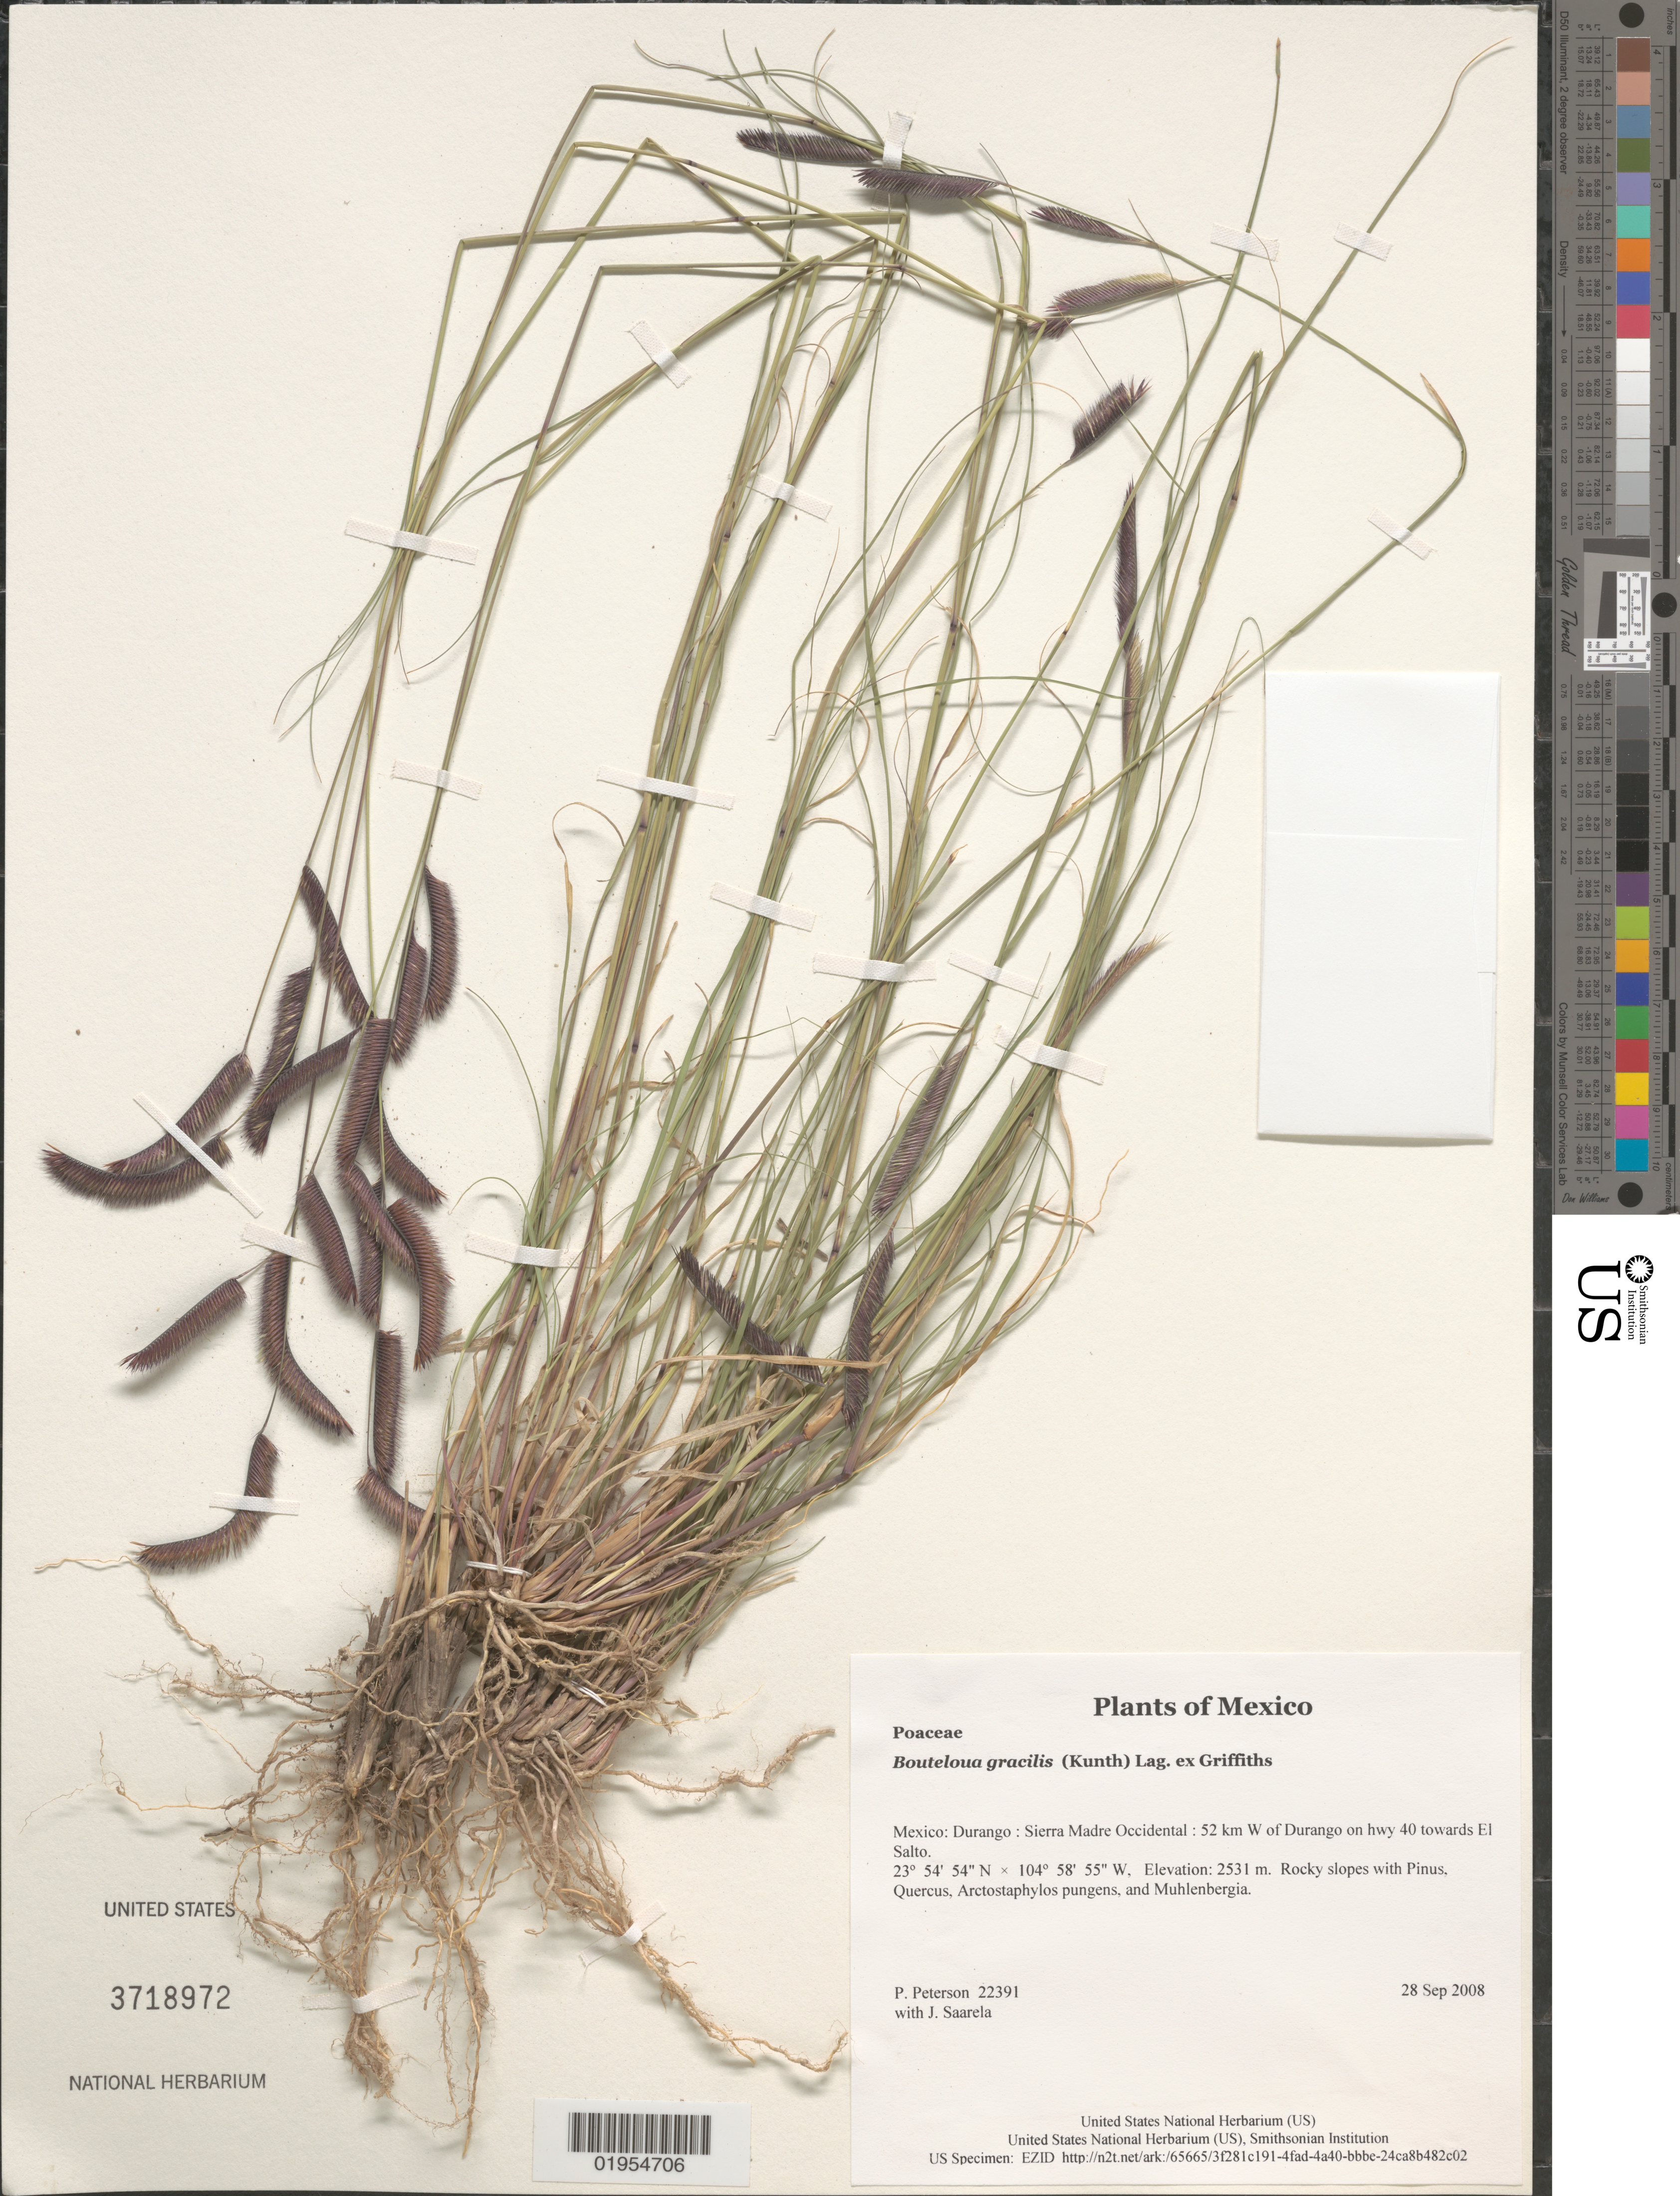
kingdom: Plantae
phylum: Tracheophyta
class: Liliopsida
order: Poales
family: Poaceae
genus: Bouteloua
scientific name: Bouteloua gracilis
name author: (Kunth) Lag. ex Griffiths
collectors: P. M. Peterson & J. Saarela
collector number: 22391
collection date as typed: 28 Sep 2008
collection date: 2008-09-28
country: Mexico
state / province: Durango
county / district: Sierra Madre Occidental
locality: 52 km W of Durango on hwy 40 towards El Salto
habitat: Rocky slopes with Pinus, Quercus, Arctostaphylos pungens, and Muhlenbergia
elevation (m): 2531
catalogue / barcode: US 3718972